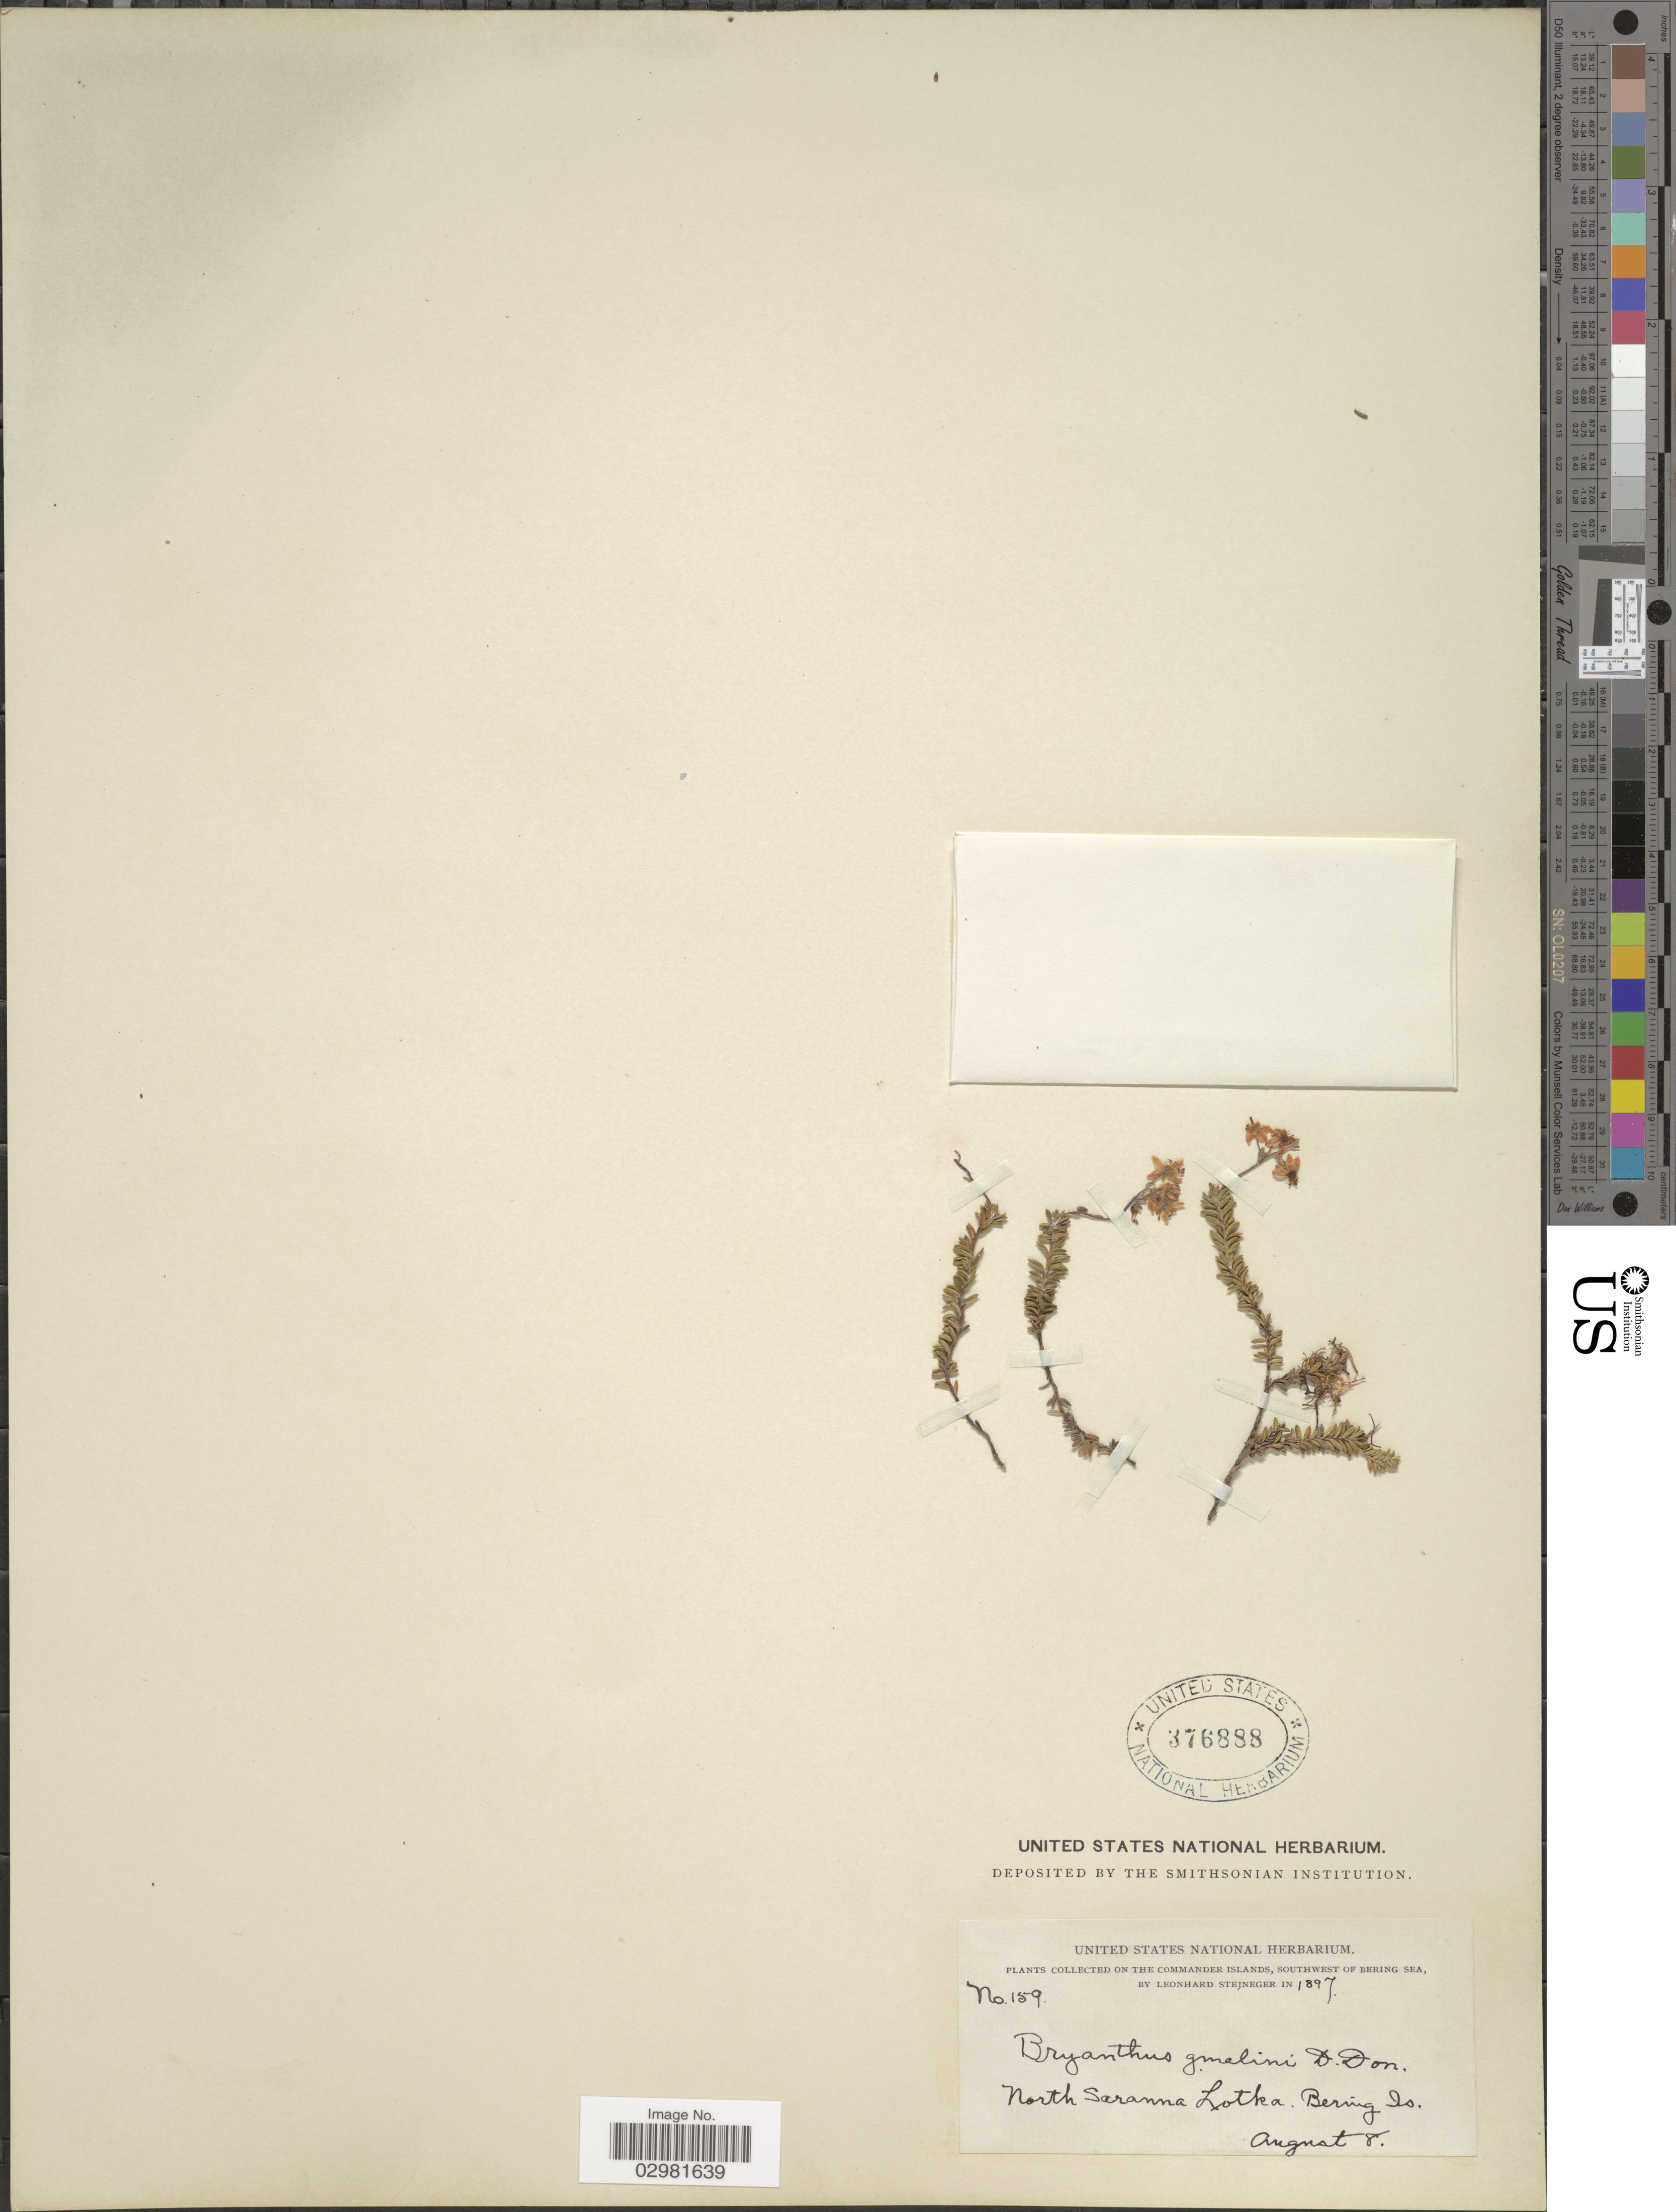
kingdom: Plantae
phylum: Tracheophyta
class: Magnoliopsida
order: Ericales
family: Ericaceae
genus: Bryanthus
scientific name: Bryanthus gmelinii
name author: D. Don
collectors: L. Stejneger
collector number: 159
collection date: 1897-08-08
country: Russian Federation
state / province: Kamchatka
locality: The Commander Islands, southwest of Bering Sea. North Saranna Lotka. Bering Is.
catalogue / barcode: US 376888